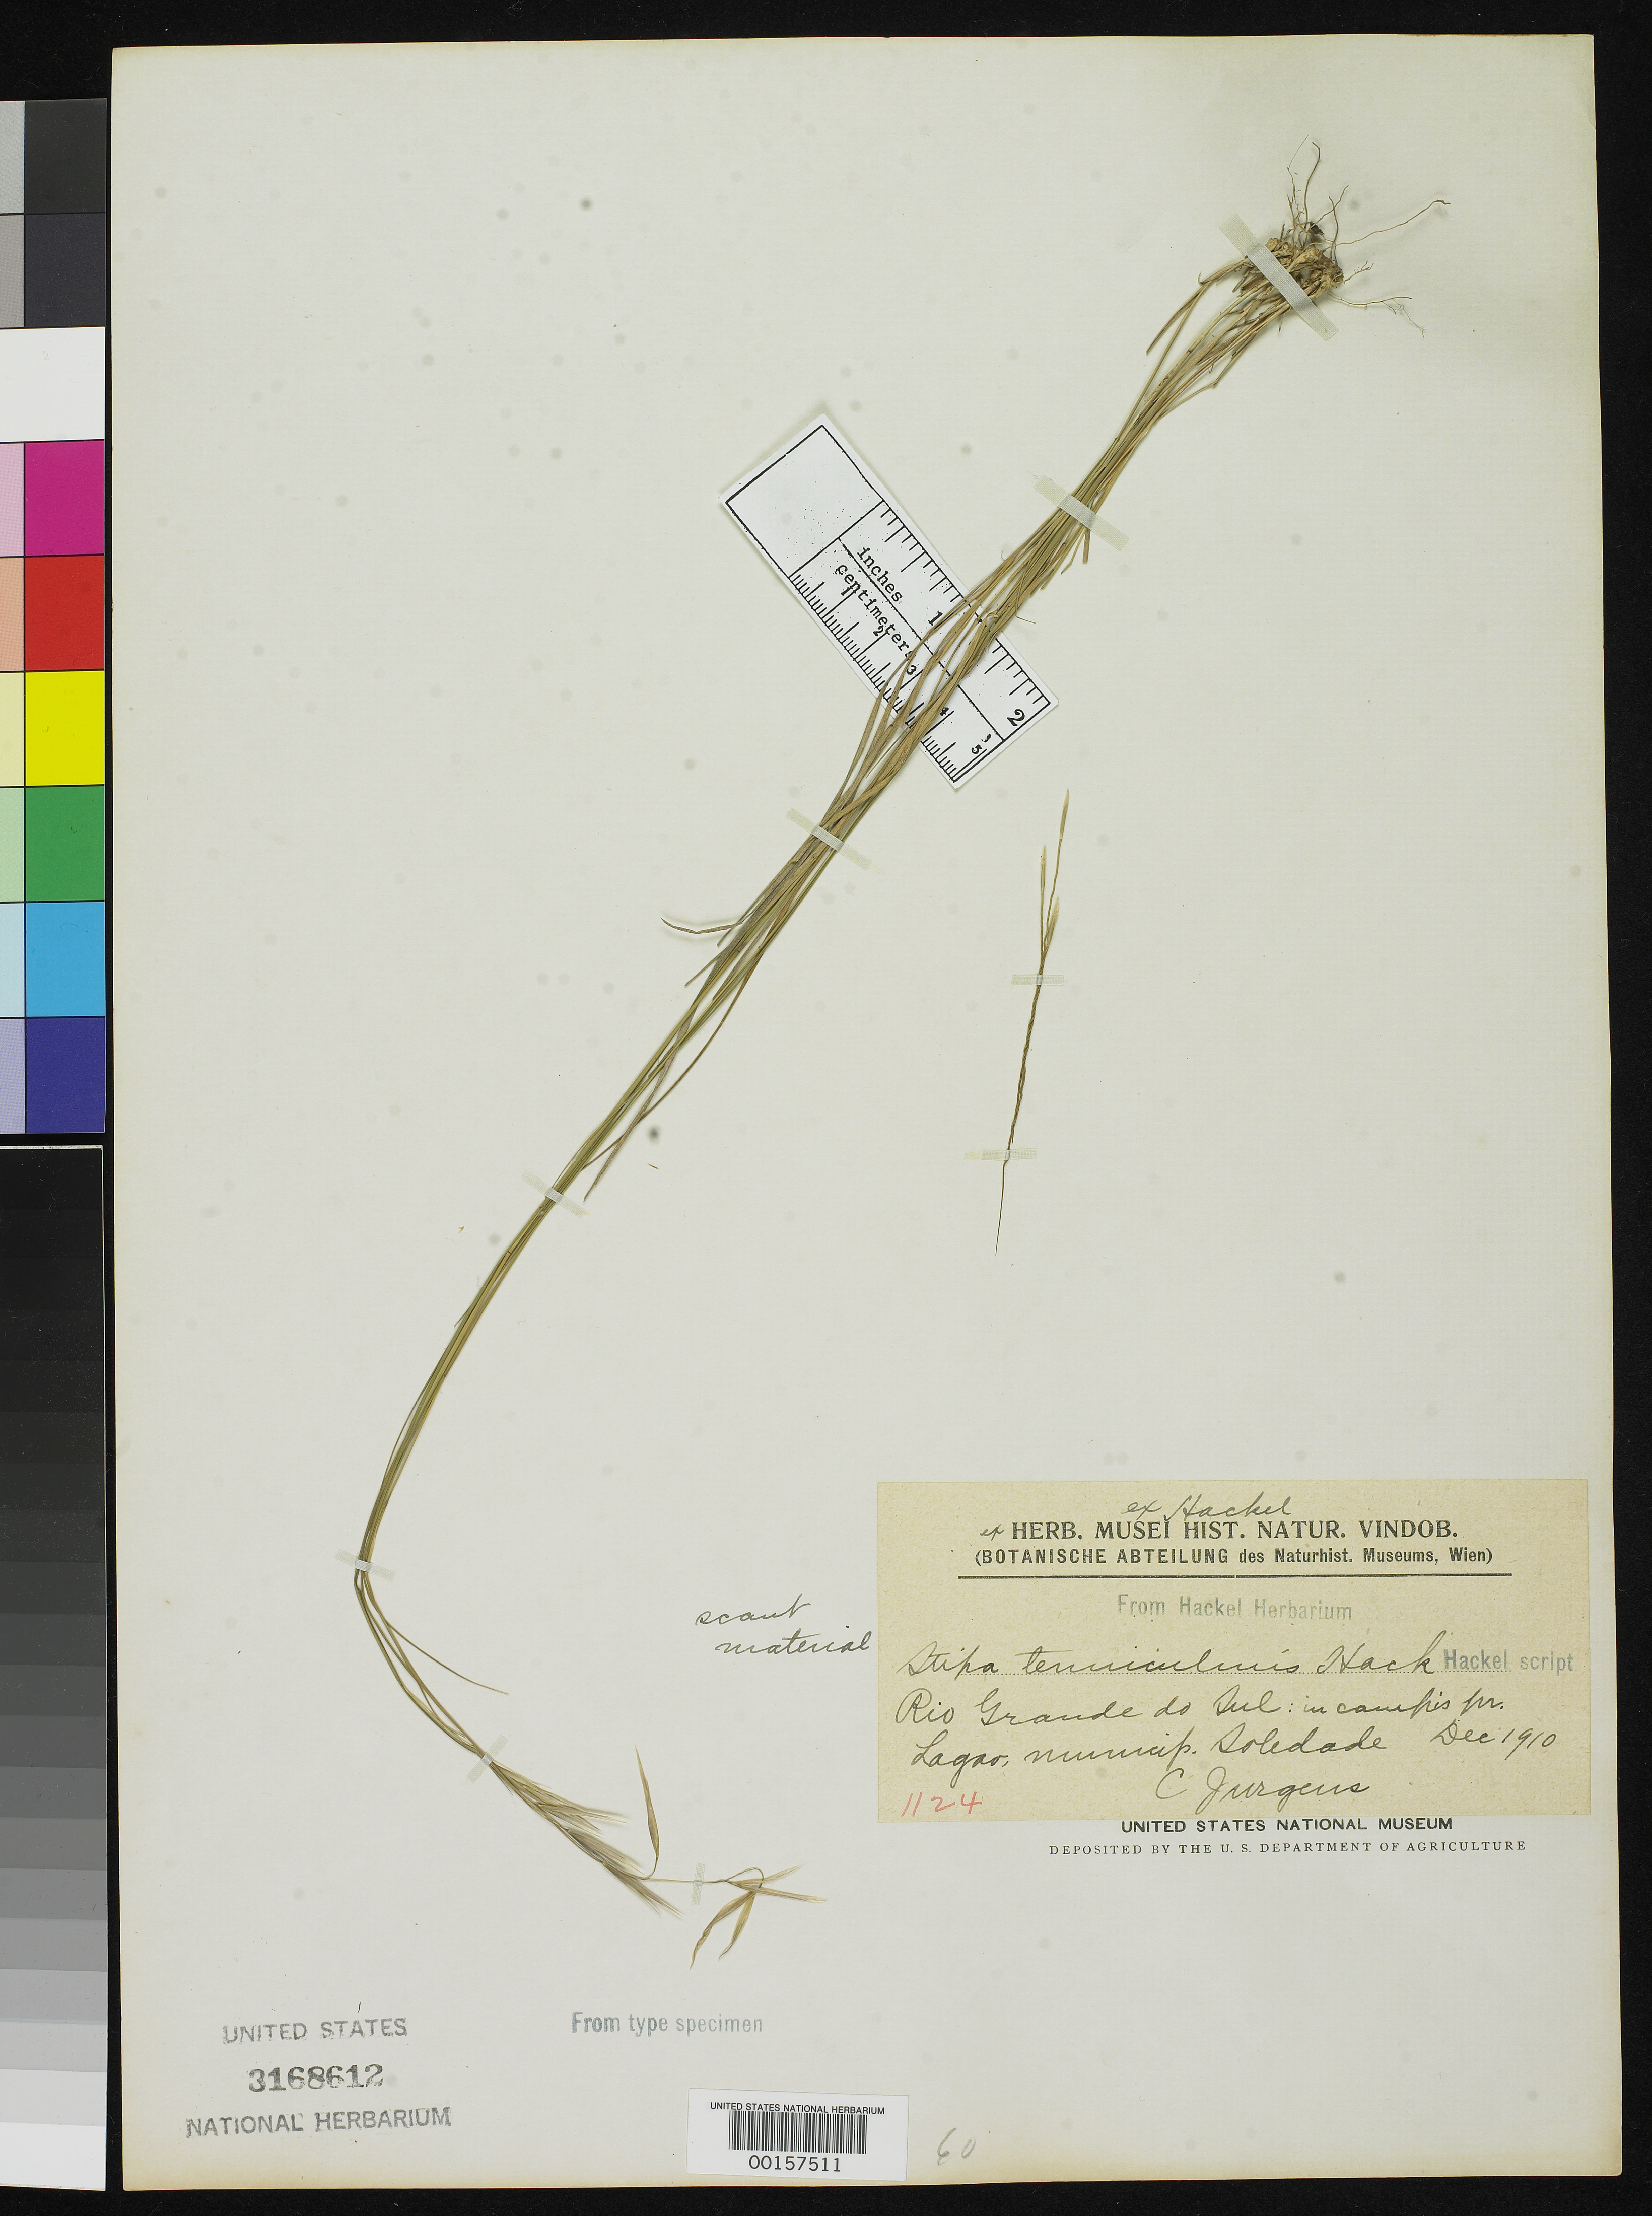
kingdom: Plantae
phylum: Tracheophyta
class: Liliopsida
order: Poales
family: Poaceae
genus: Stipa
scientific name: Stipa tenuiculmis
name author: Hack.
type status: Type Fragment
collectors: C. Juergens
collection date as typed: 1910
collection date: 1910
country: Brazil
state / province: Rio Grande do Sul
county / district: Soledade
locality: Lagao.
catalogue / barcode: US 3168612